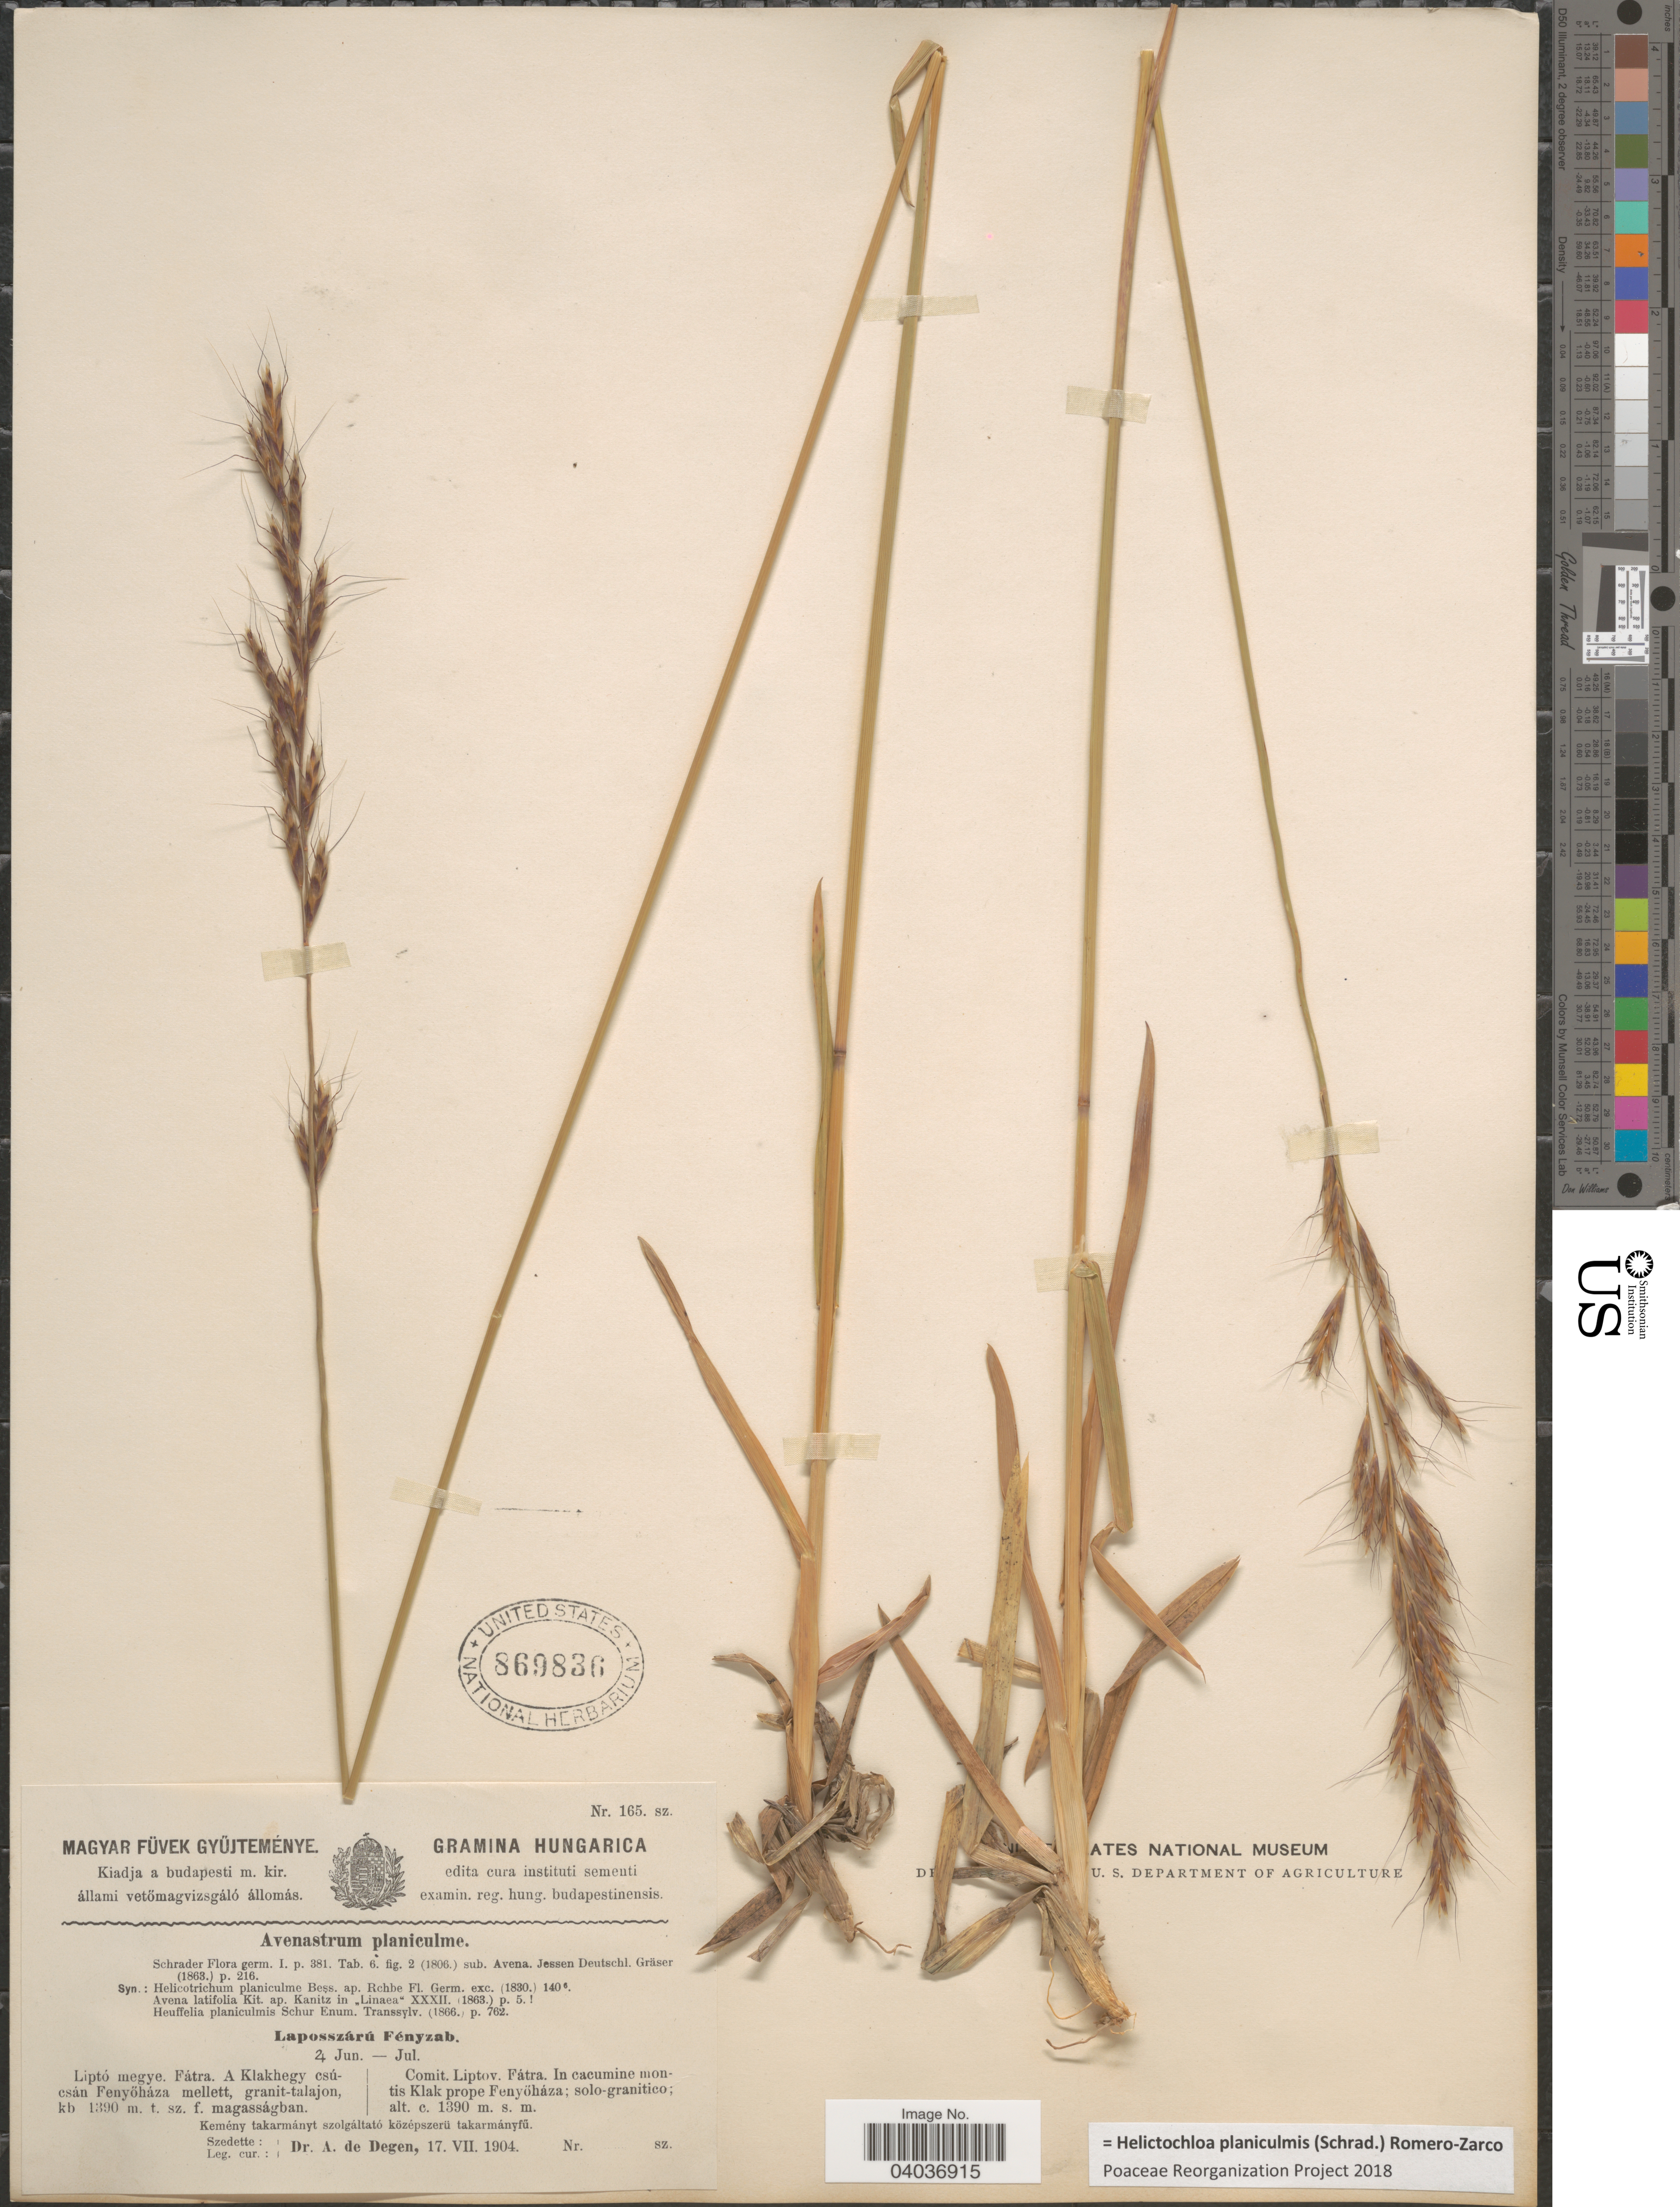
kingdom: Plantae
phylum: Tracheophyta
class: Liliopsida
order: Poales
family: Poaceae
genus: Helictochloa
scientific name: Helictochloa planiculmis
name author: (Schrad.) Romero Zarco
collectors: A. Degen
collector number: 165 sz.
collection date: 1904-07-17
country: Hungary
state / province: Budapest, Capital District of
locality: Hungarica. Comit. Liptov. Fátra. In cacumine montis Klak prope Fenyöháza; solo-granitico.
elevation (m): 1390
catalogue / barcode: US 869836